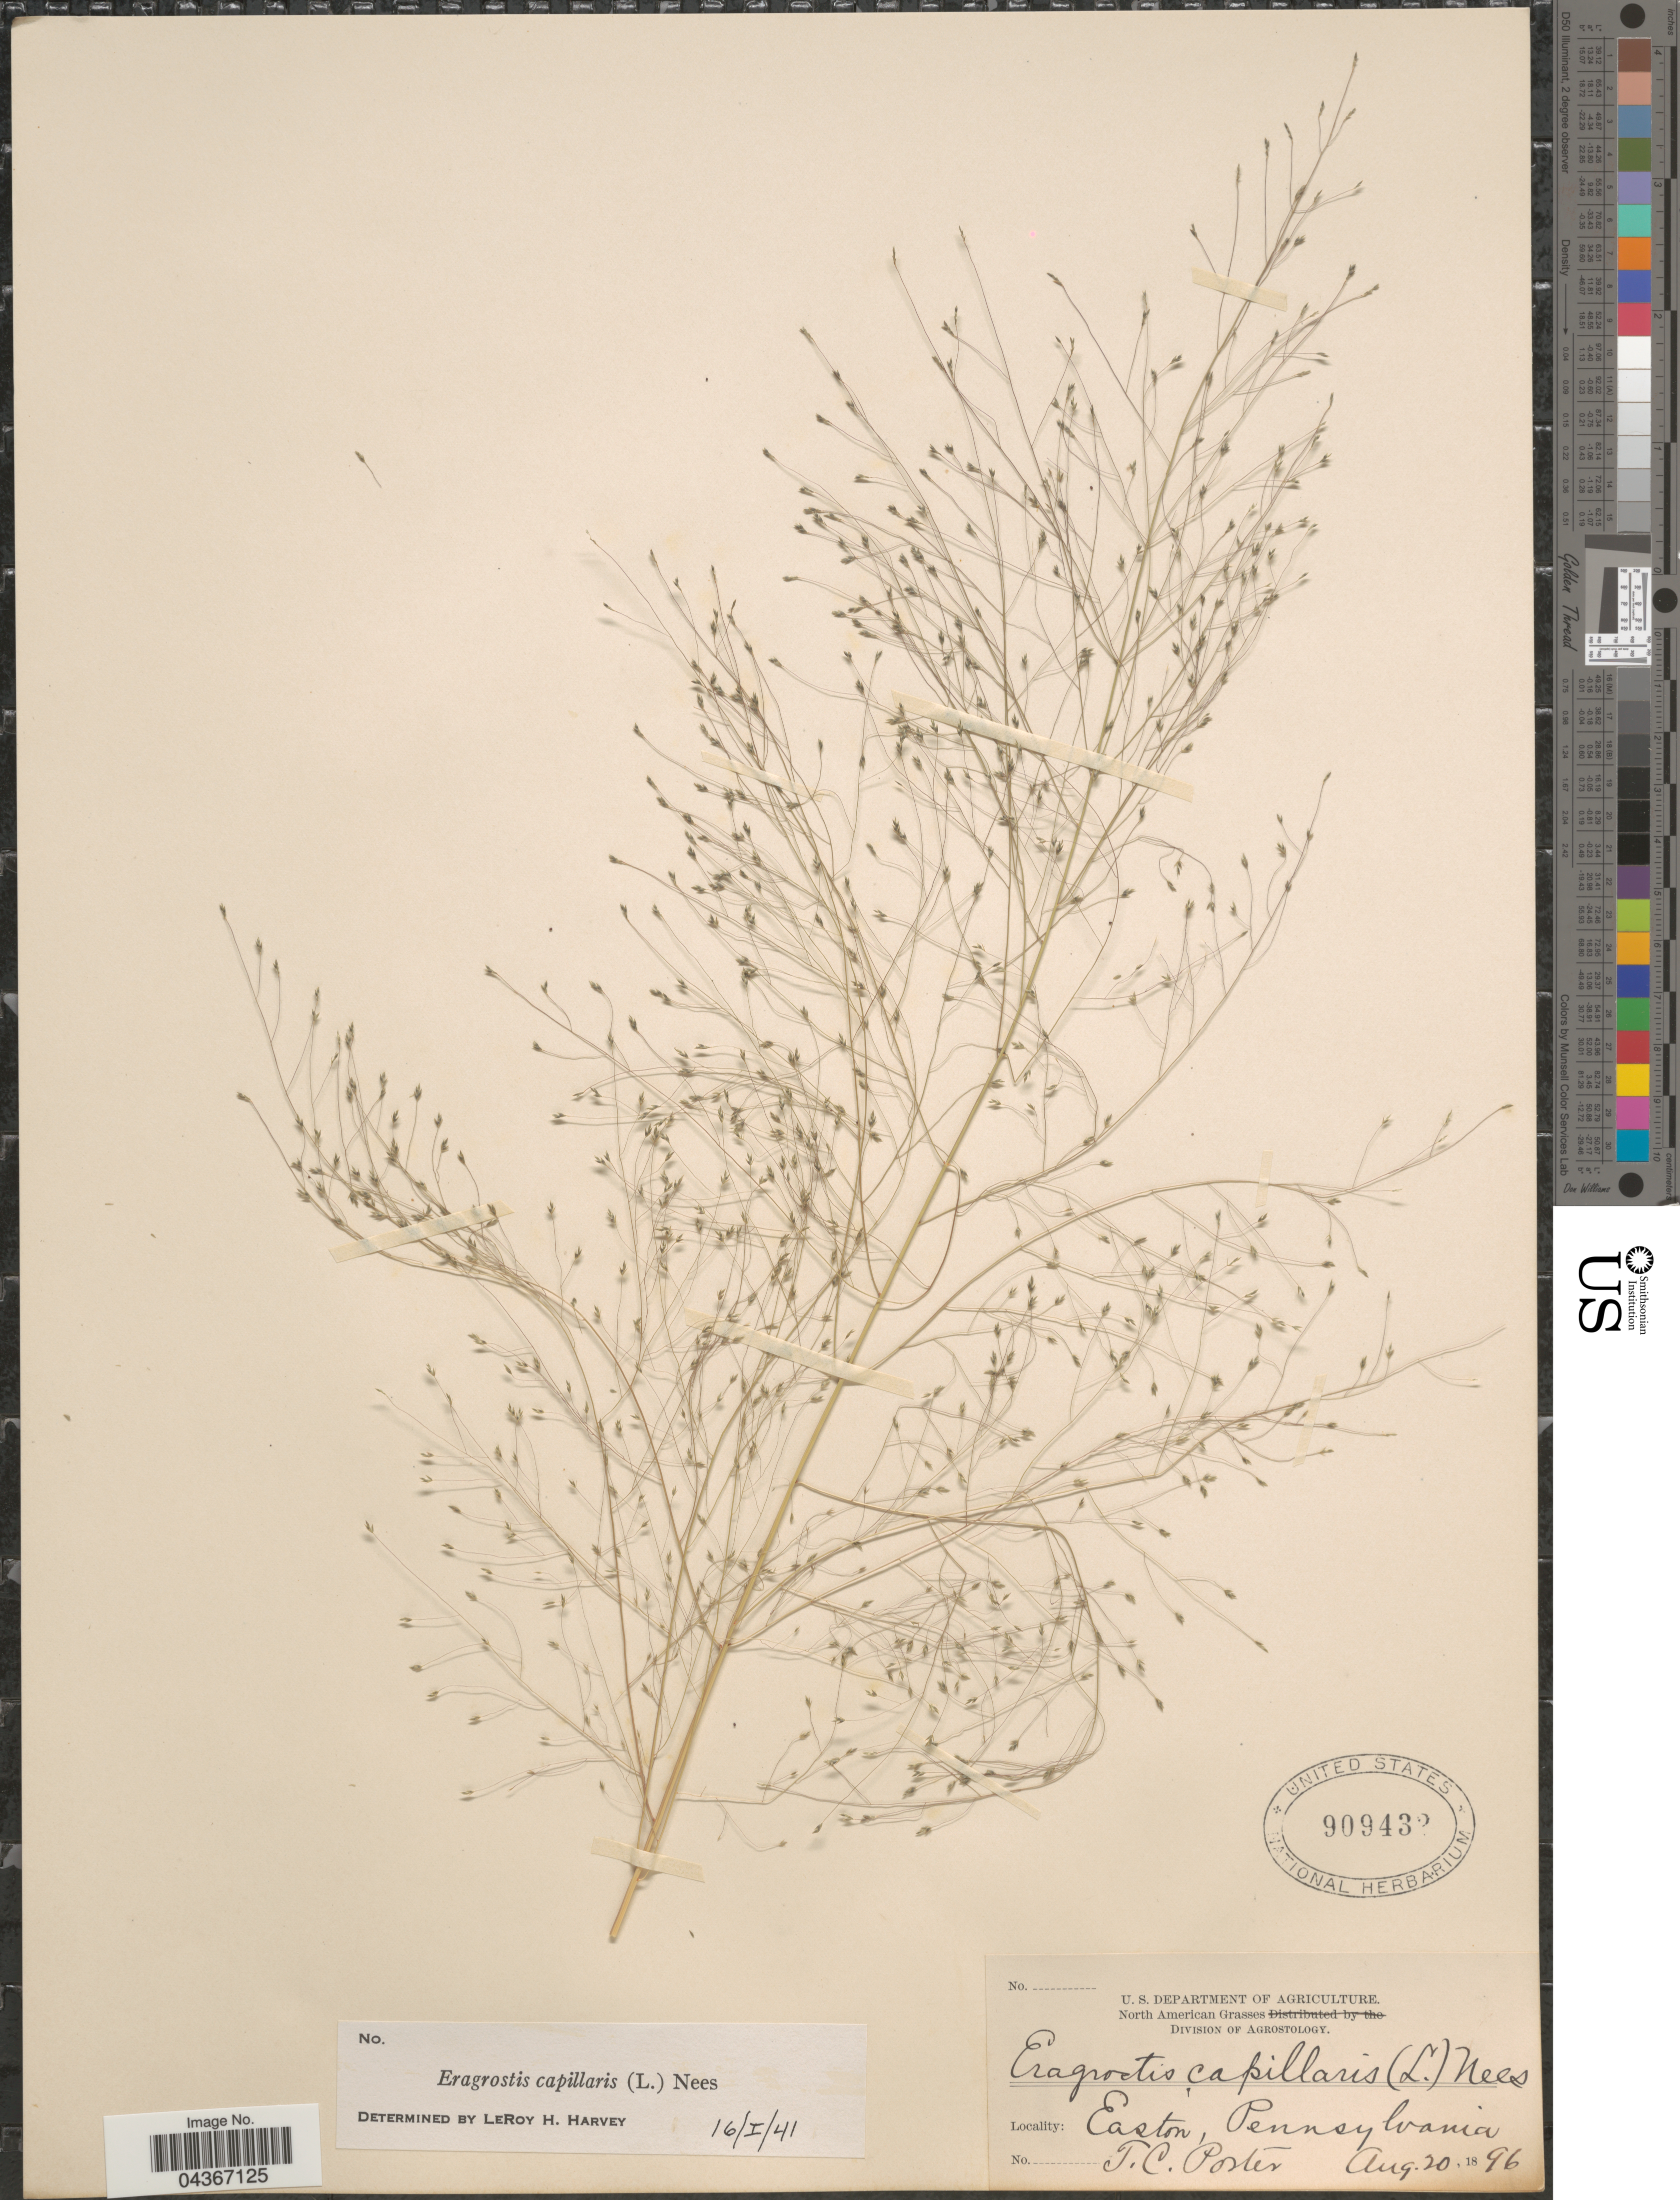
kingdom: Plantae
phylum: Tracheophyta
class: Liliopsida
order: Poales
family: Poaceae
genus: Eragrostis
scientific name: Eragrostis capillaris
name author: (L.) Nees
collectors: T. Porter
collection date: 1896-08-20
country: United States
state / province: Pennsylvania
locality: Easton.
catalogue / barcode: US 909432